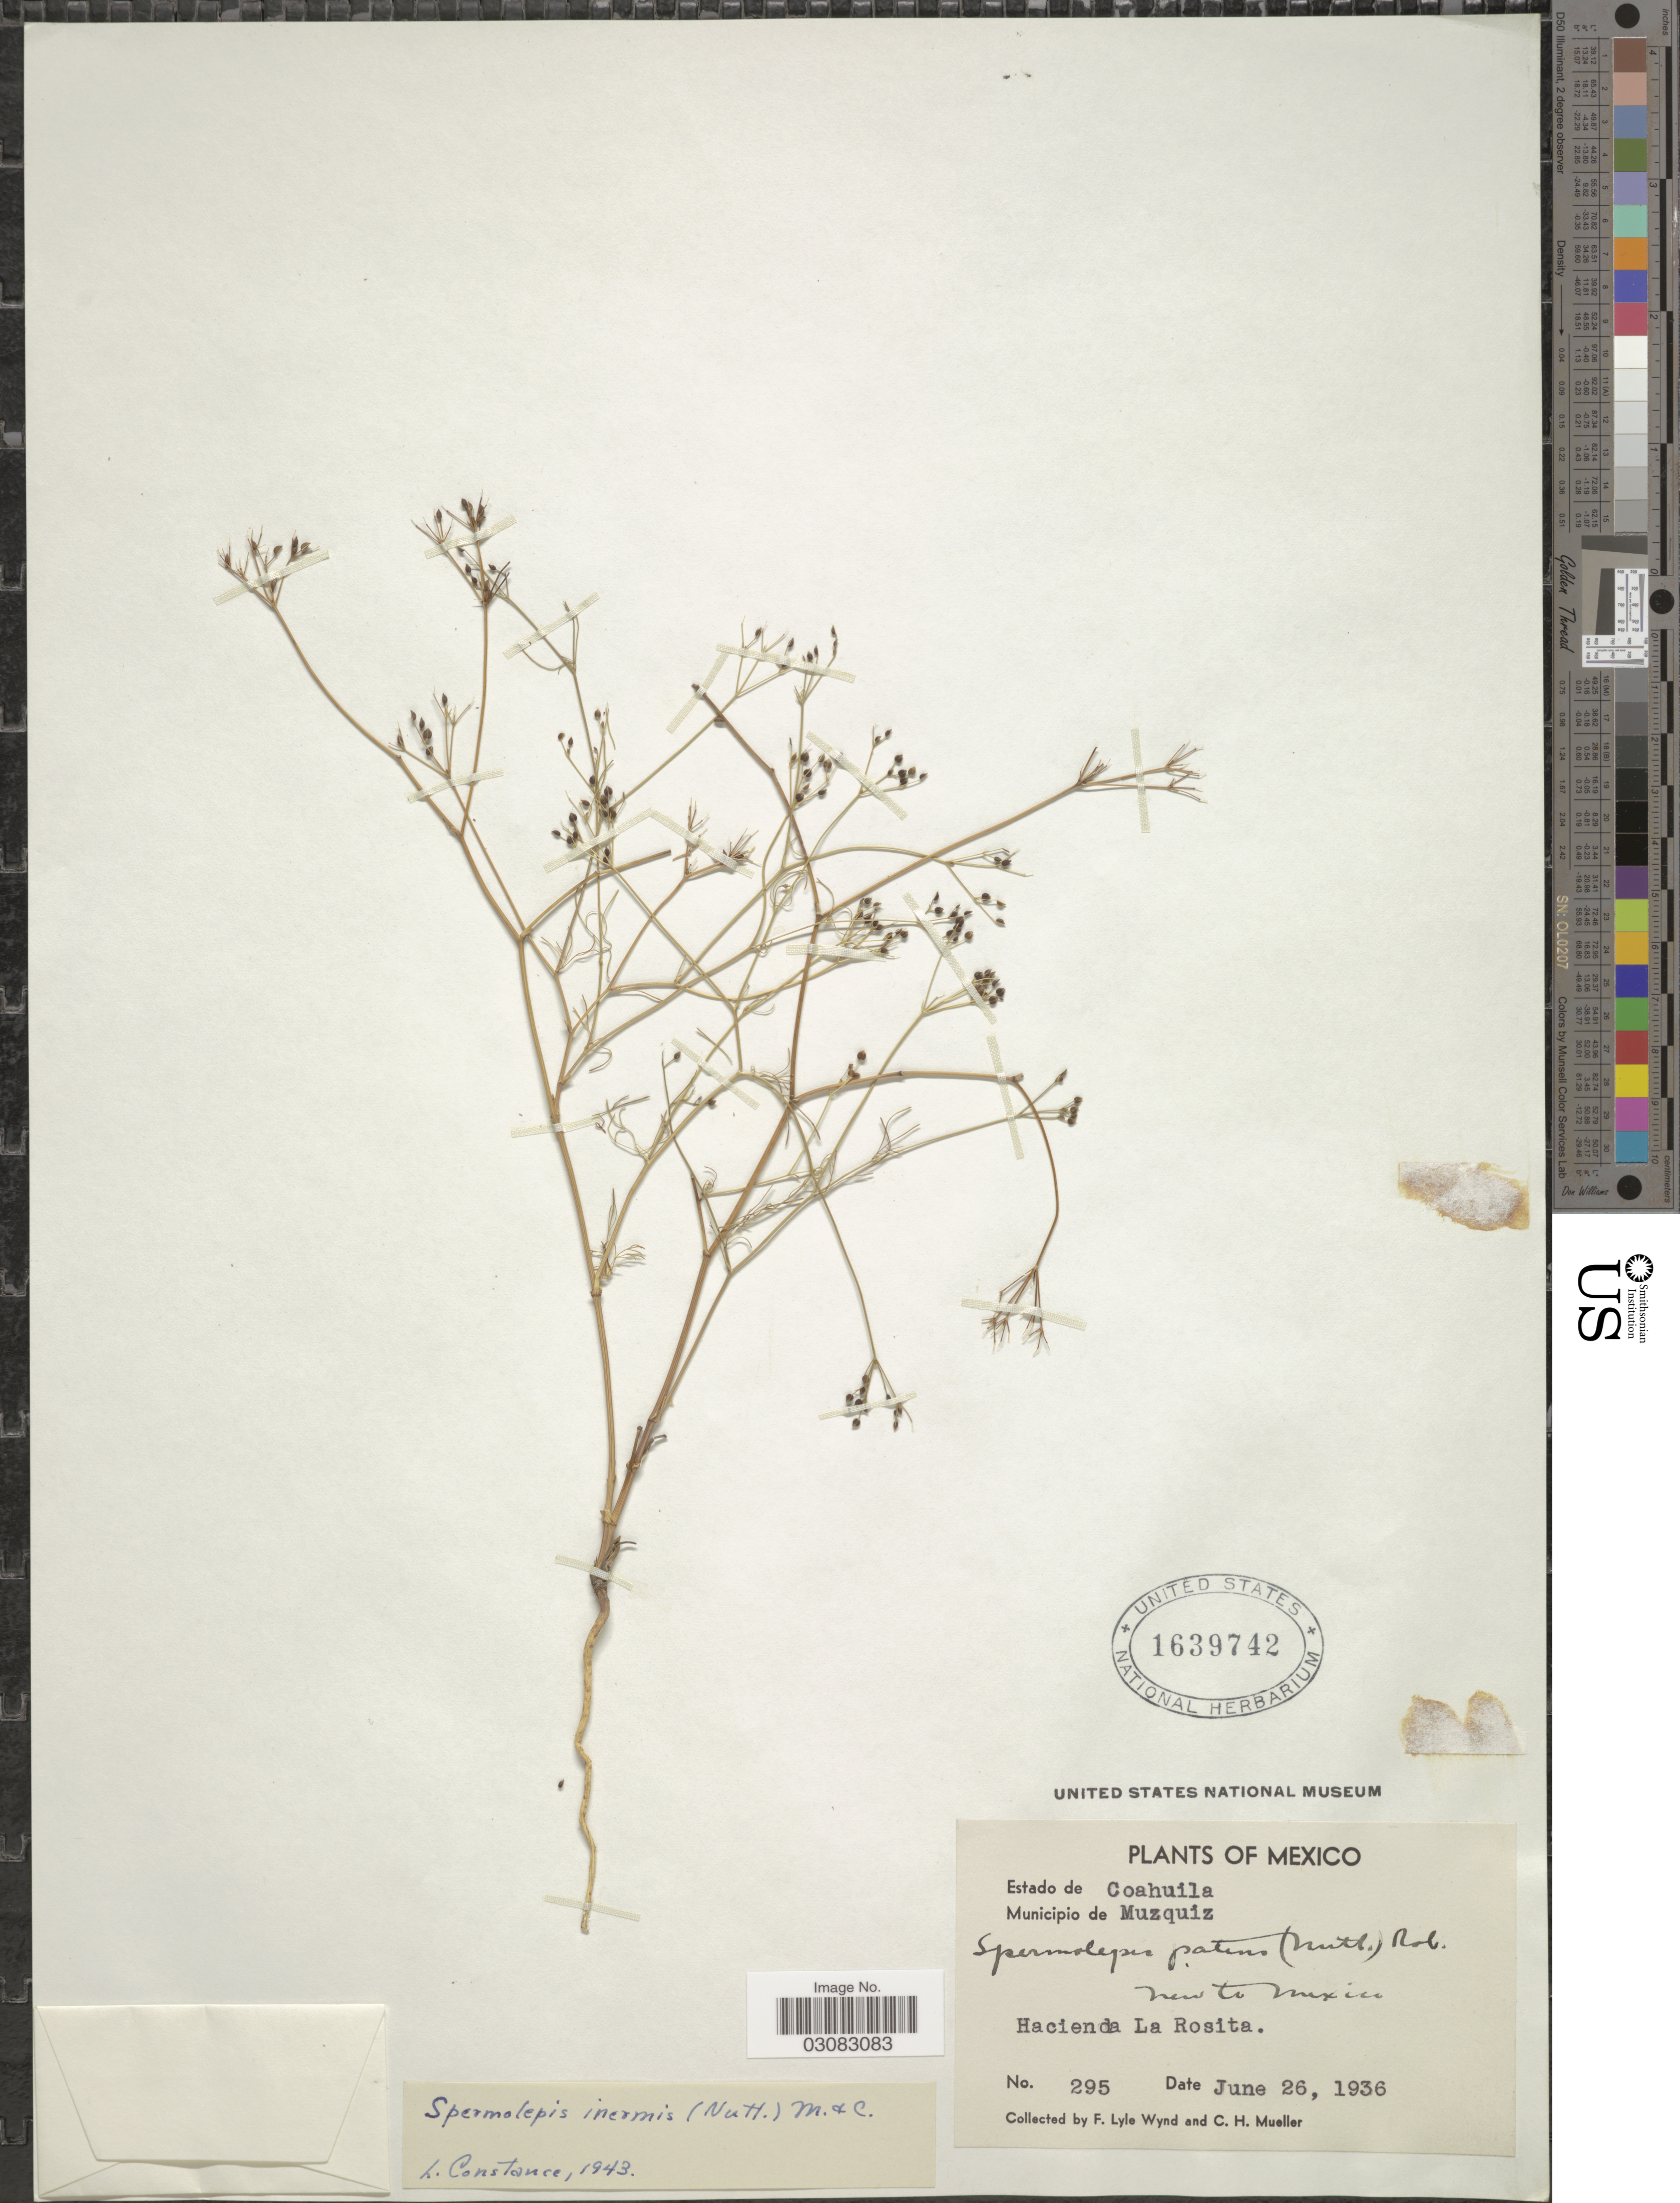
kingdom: Plantae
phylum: Tracheophyta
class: Magnoliopsida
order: Apiales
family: Apiaceae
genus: Spermolepis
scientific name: Spermolepis echinata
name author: (Nutt. ex DC.) A. Heller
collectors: F. L. Wynd & C. H. Mueller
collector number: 295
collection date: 1936-06-26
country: Mexico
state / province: Coahuila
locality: Estado de Coahuila. Municipio de Muzquiz. Hacienda La Rosita.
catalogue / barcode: US 1639742